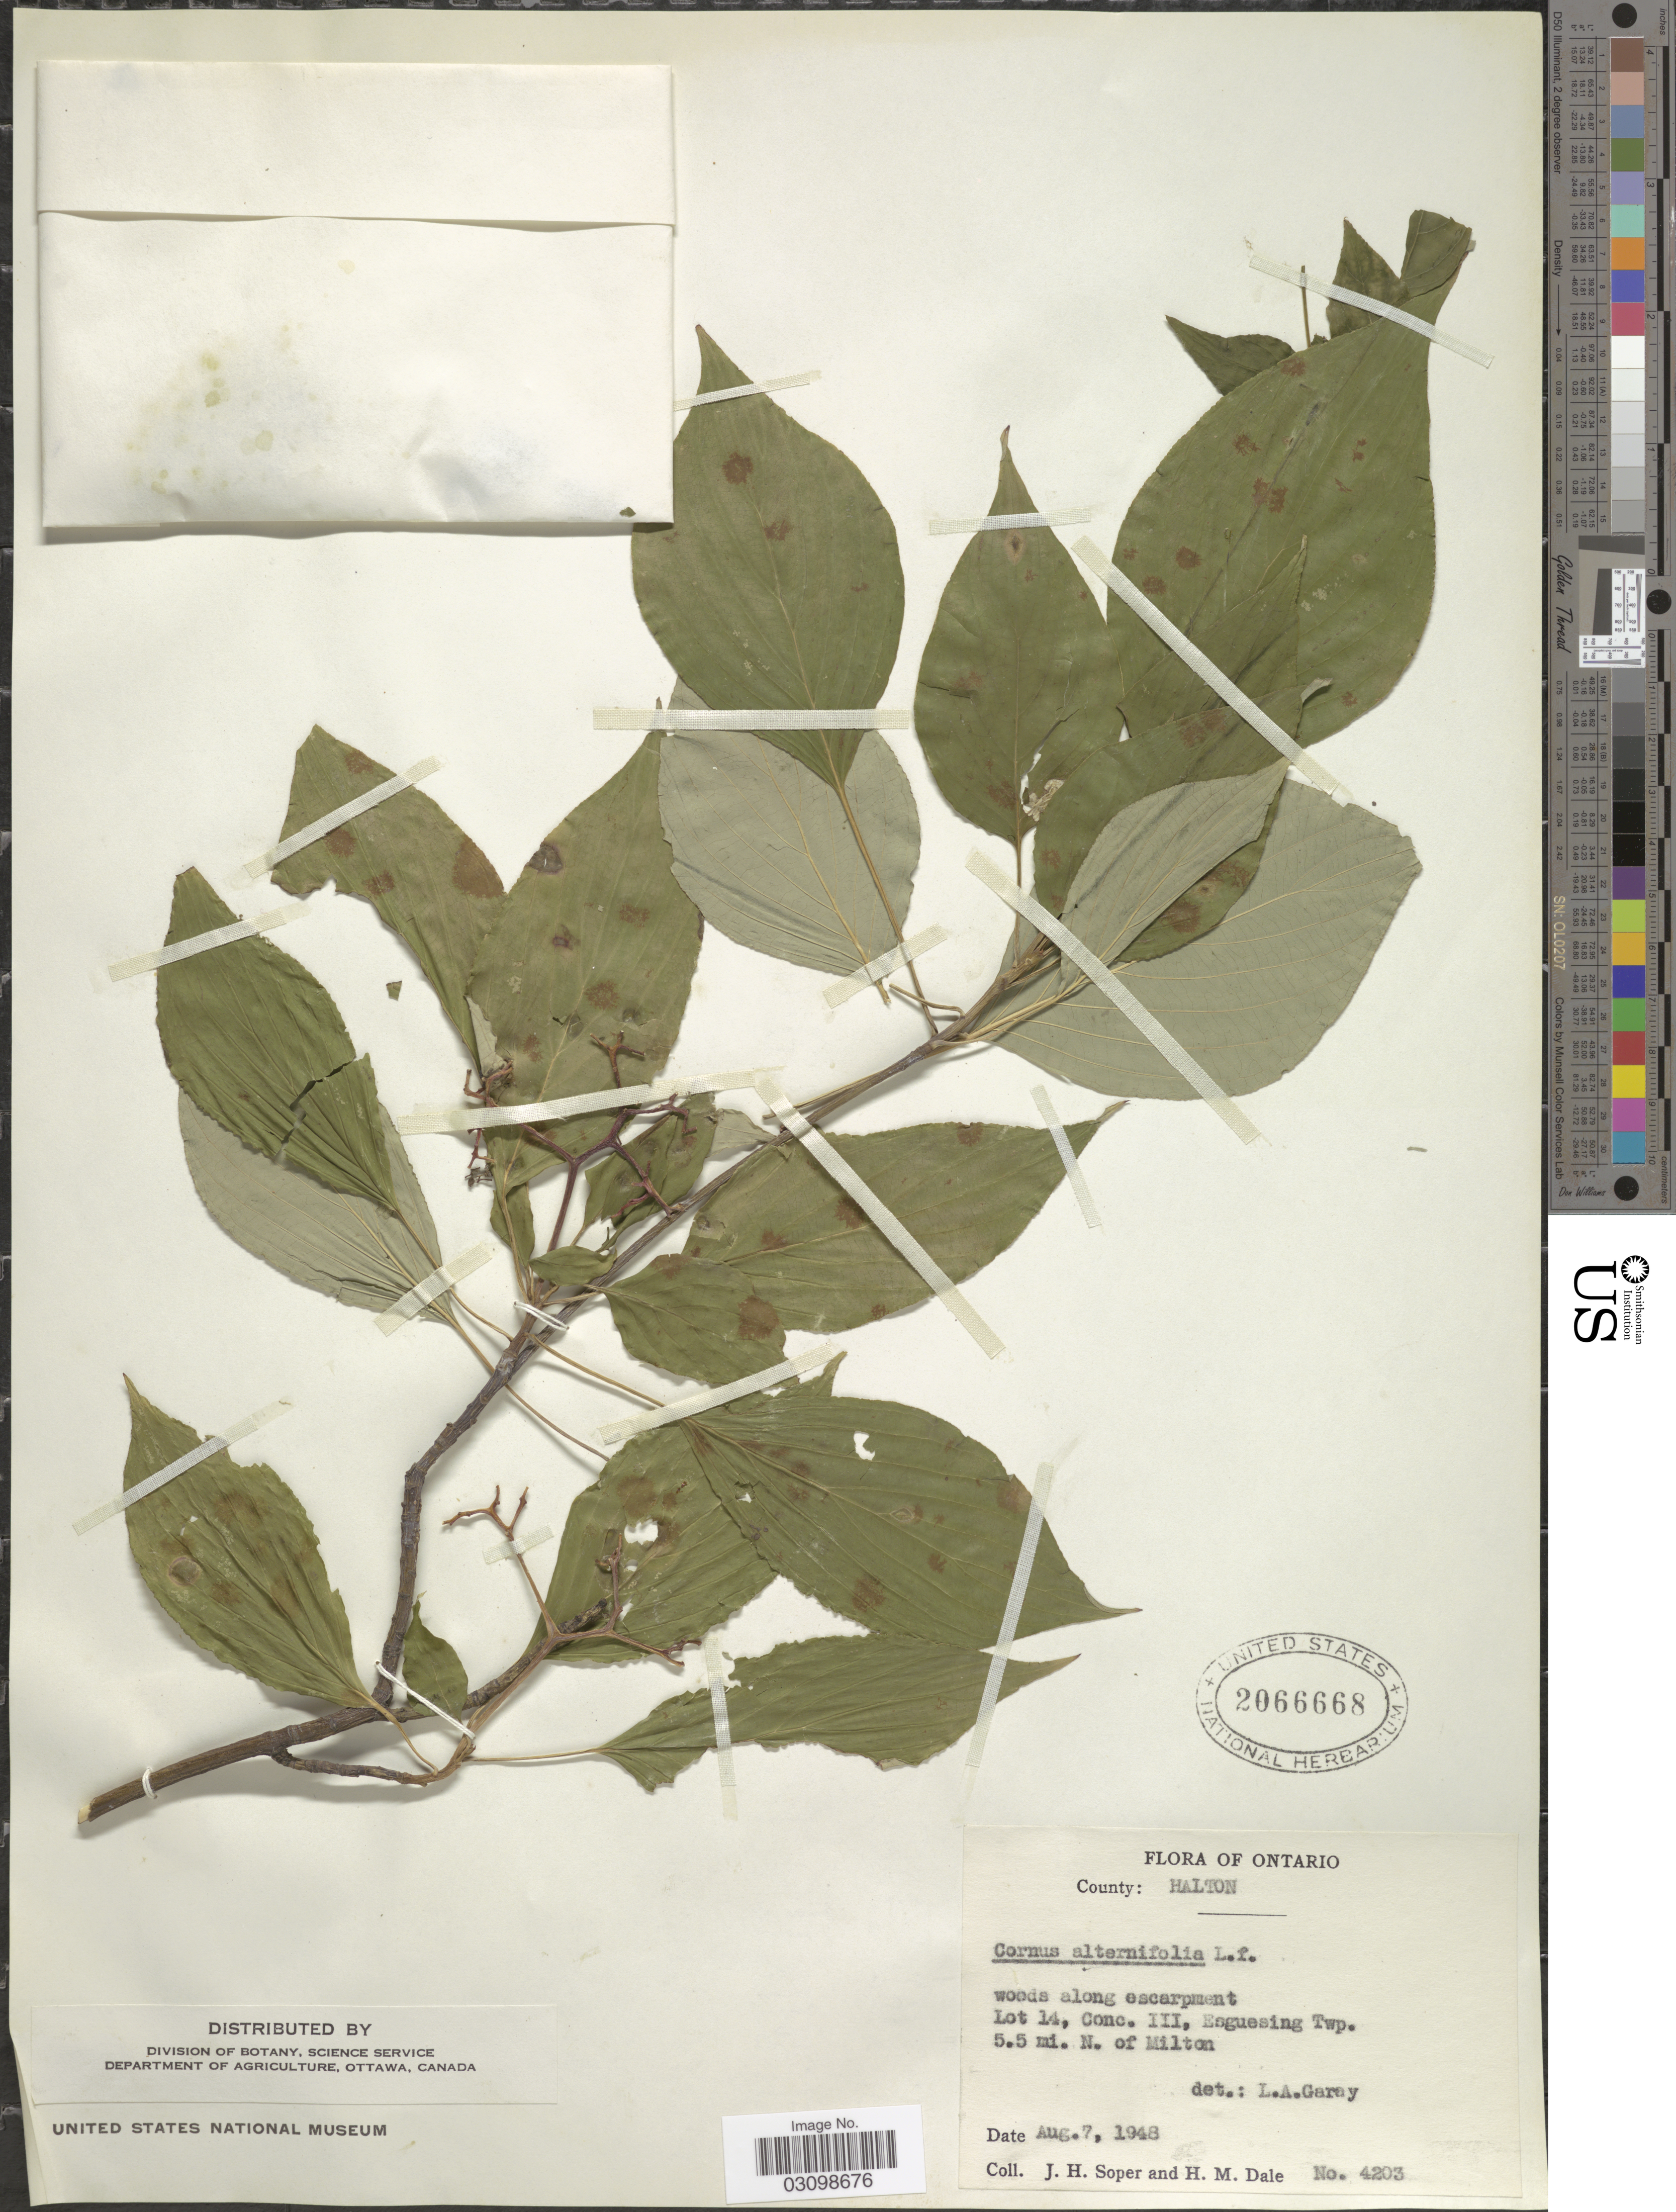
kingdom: Plantae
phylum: Tracheophyta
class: Magnoliopsida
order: Cornales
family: Cornaceae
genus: Cornus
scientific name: Cornus alternifolia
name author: L.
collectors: J. H. Soper & H. M. Dale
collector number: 4203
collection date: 1948-08-07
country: Canada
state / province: Ontario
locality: County: Halton. Along escarpment, Lot 14, Conc. III, Esguesing Twp. 5.5 mi. N. of Milton.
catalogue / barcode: US 2066668